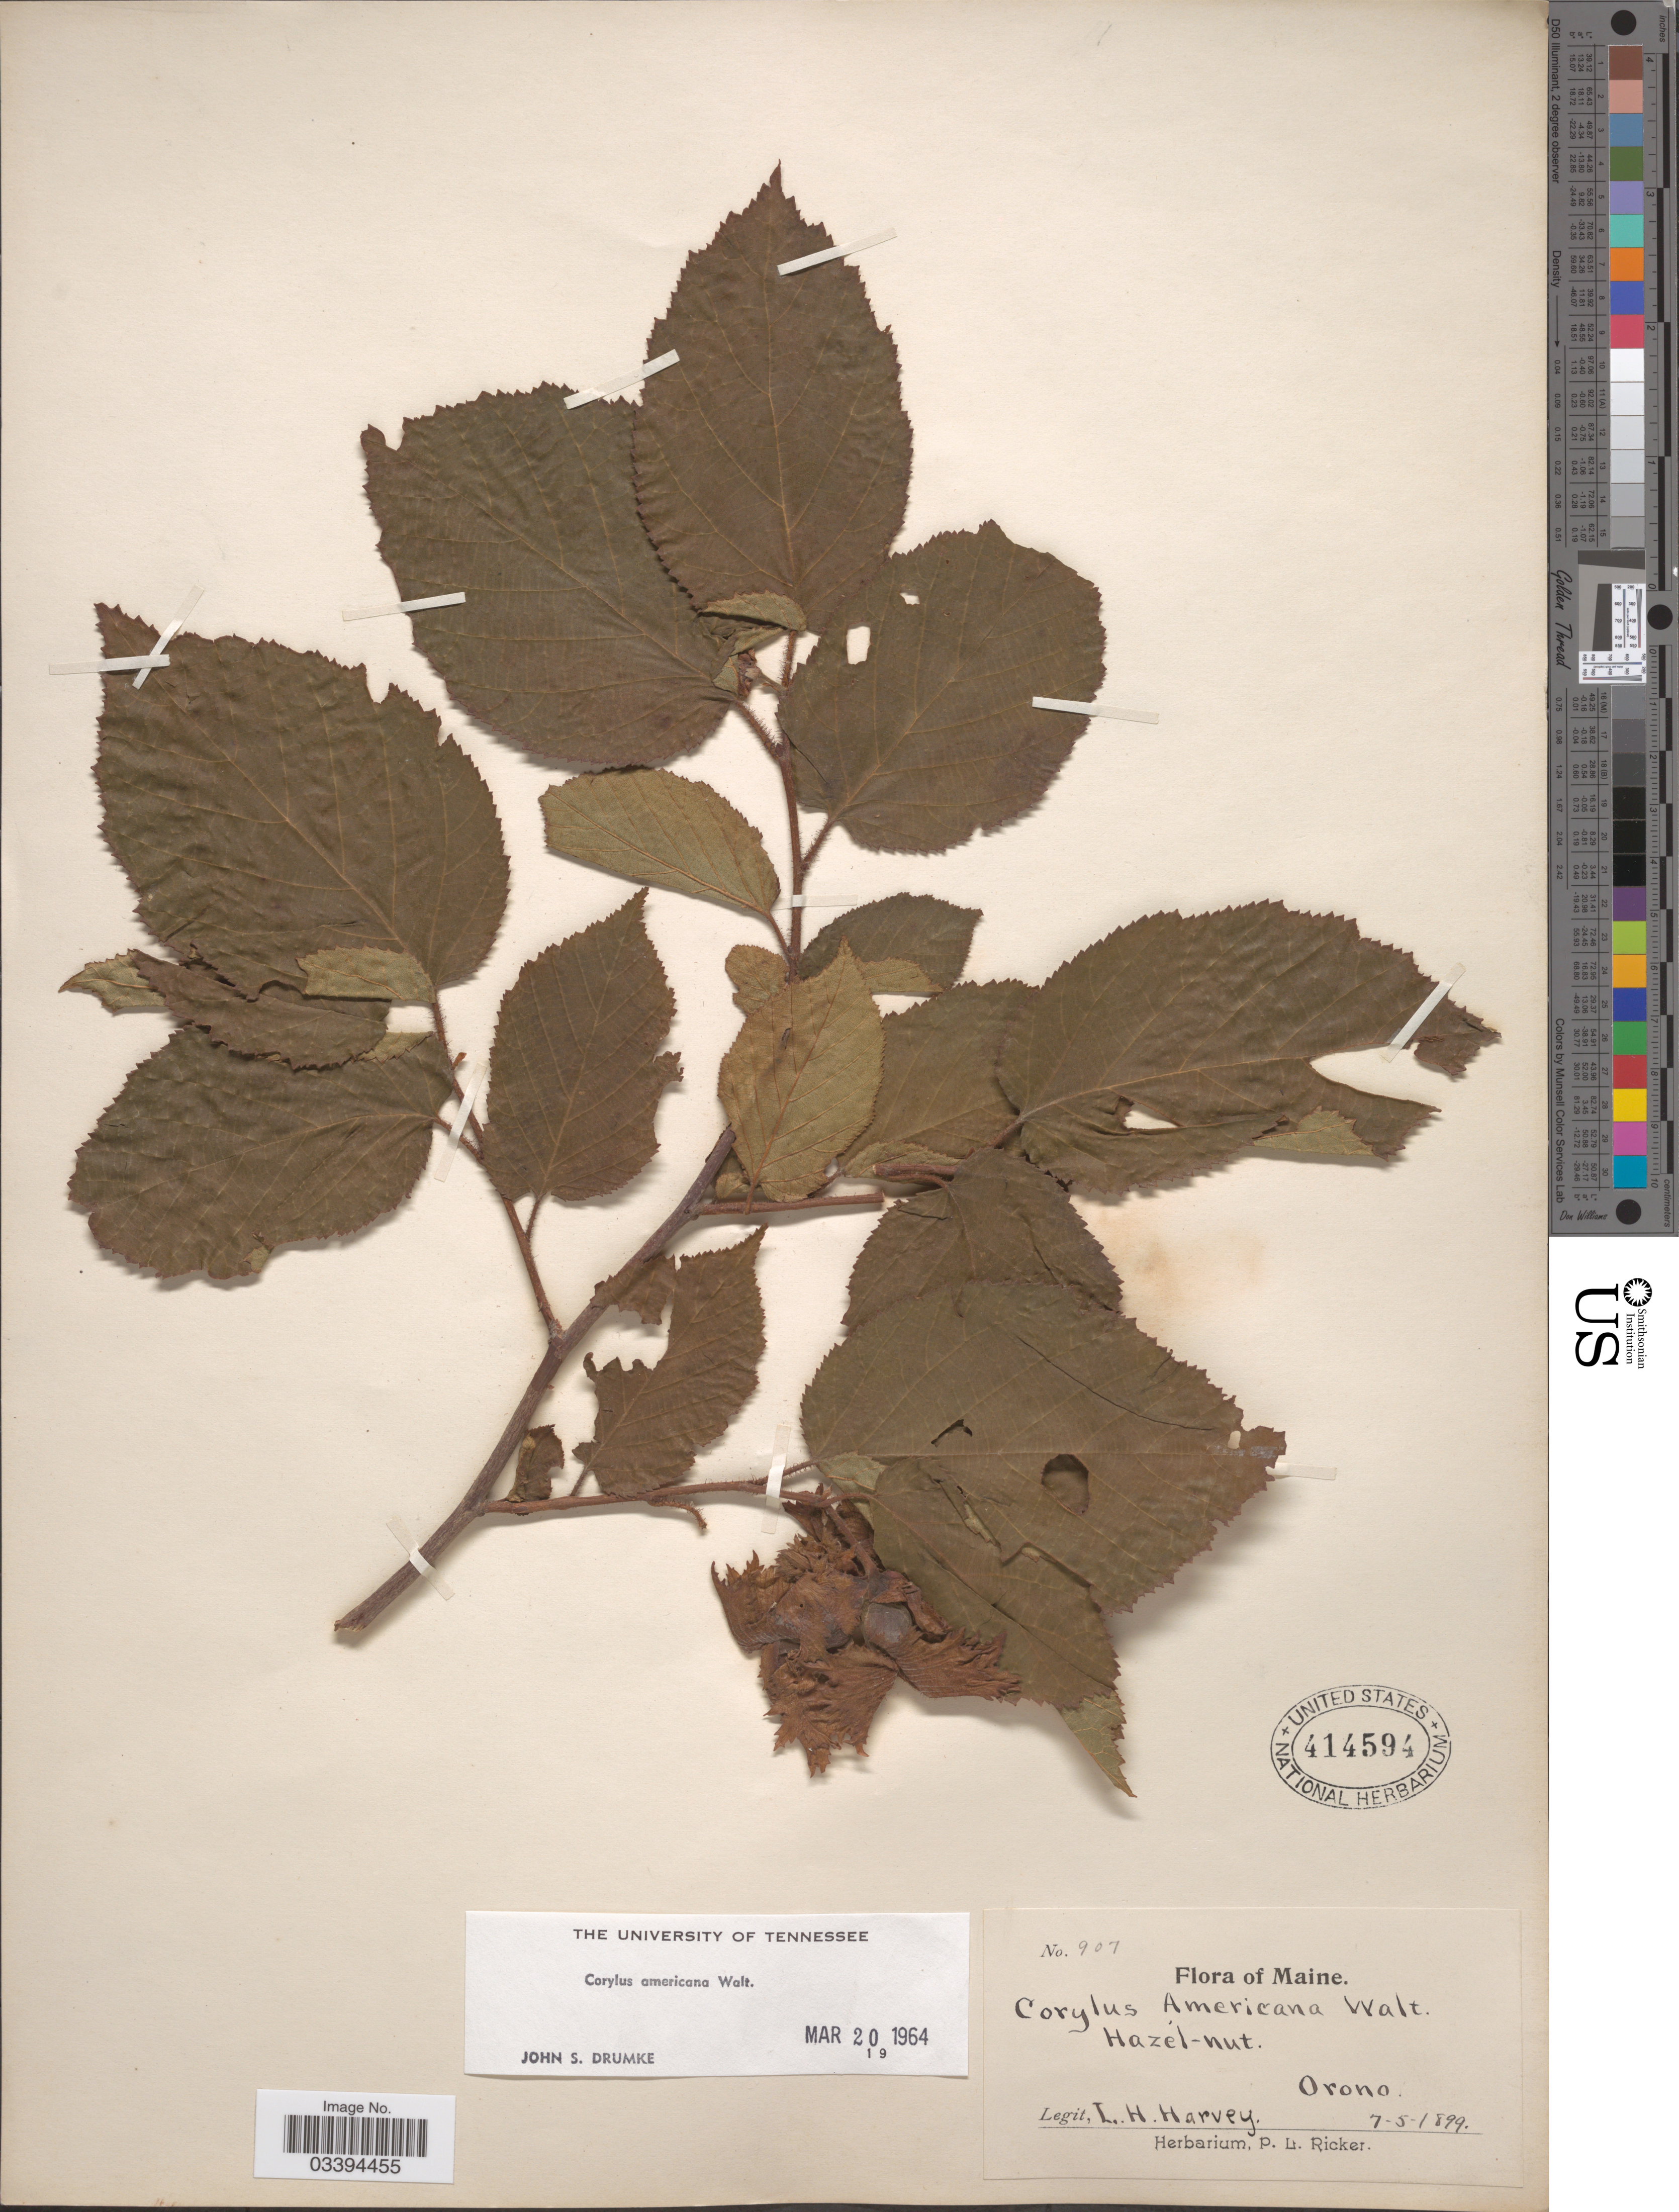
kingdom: Plantae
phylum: Tracheophyta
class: Magnoliopsida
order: Fagales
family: Betulaceae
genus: Corylus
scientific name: Corylus americana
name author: Walter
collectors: L. H. Harvey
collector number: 907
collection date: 1899-05-07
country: United States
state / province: Maine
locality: Orono.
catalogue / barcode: US 414594